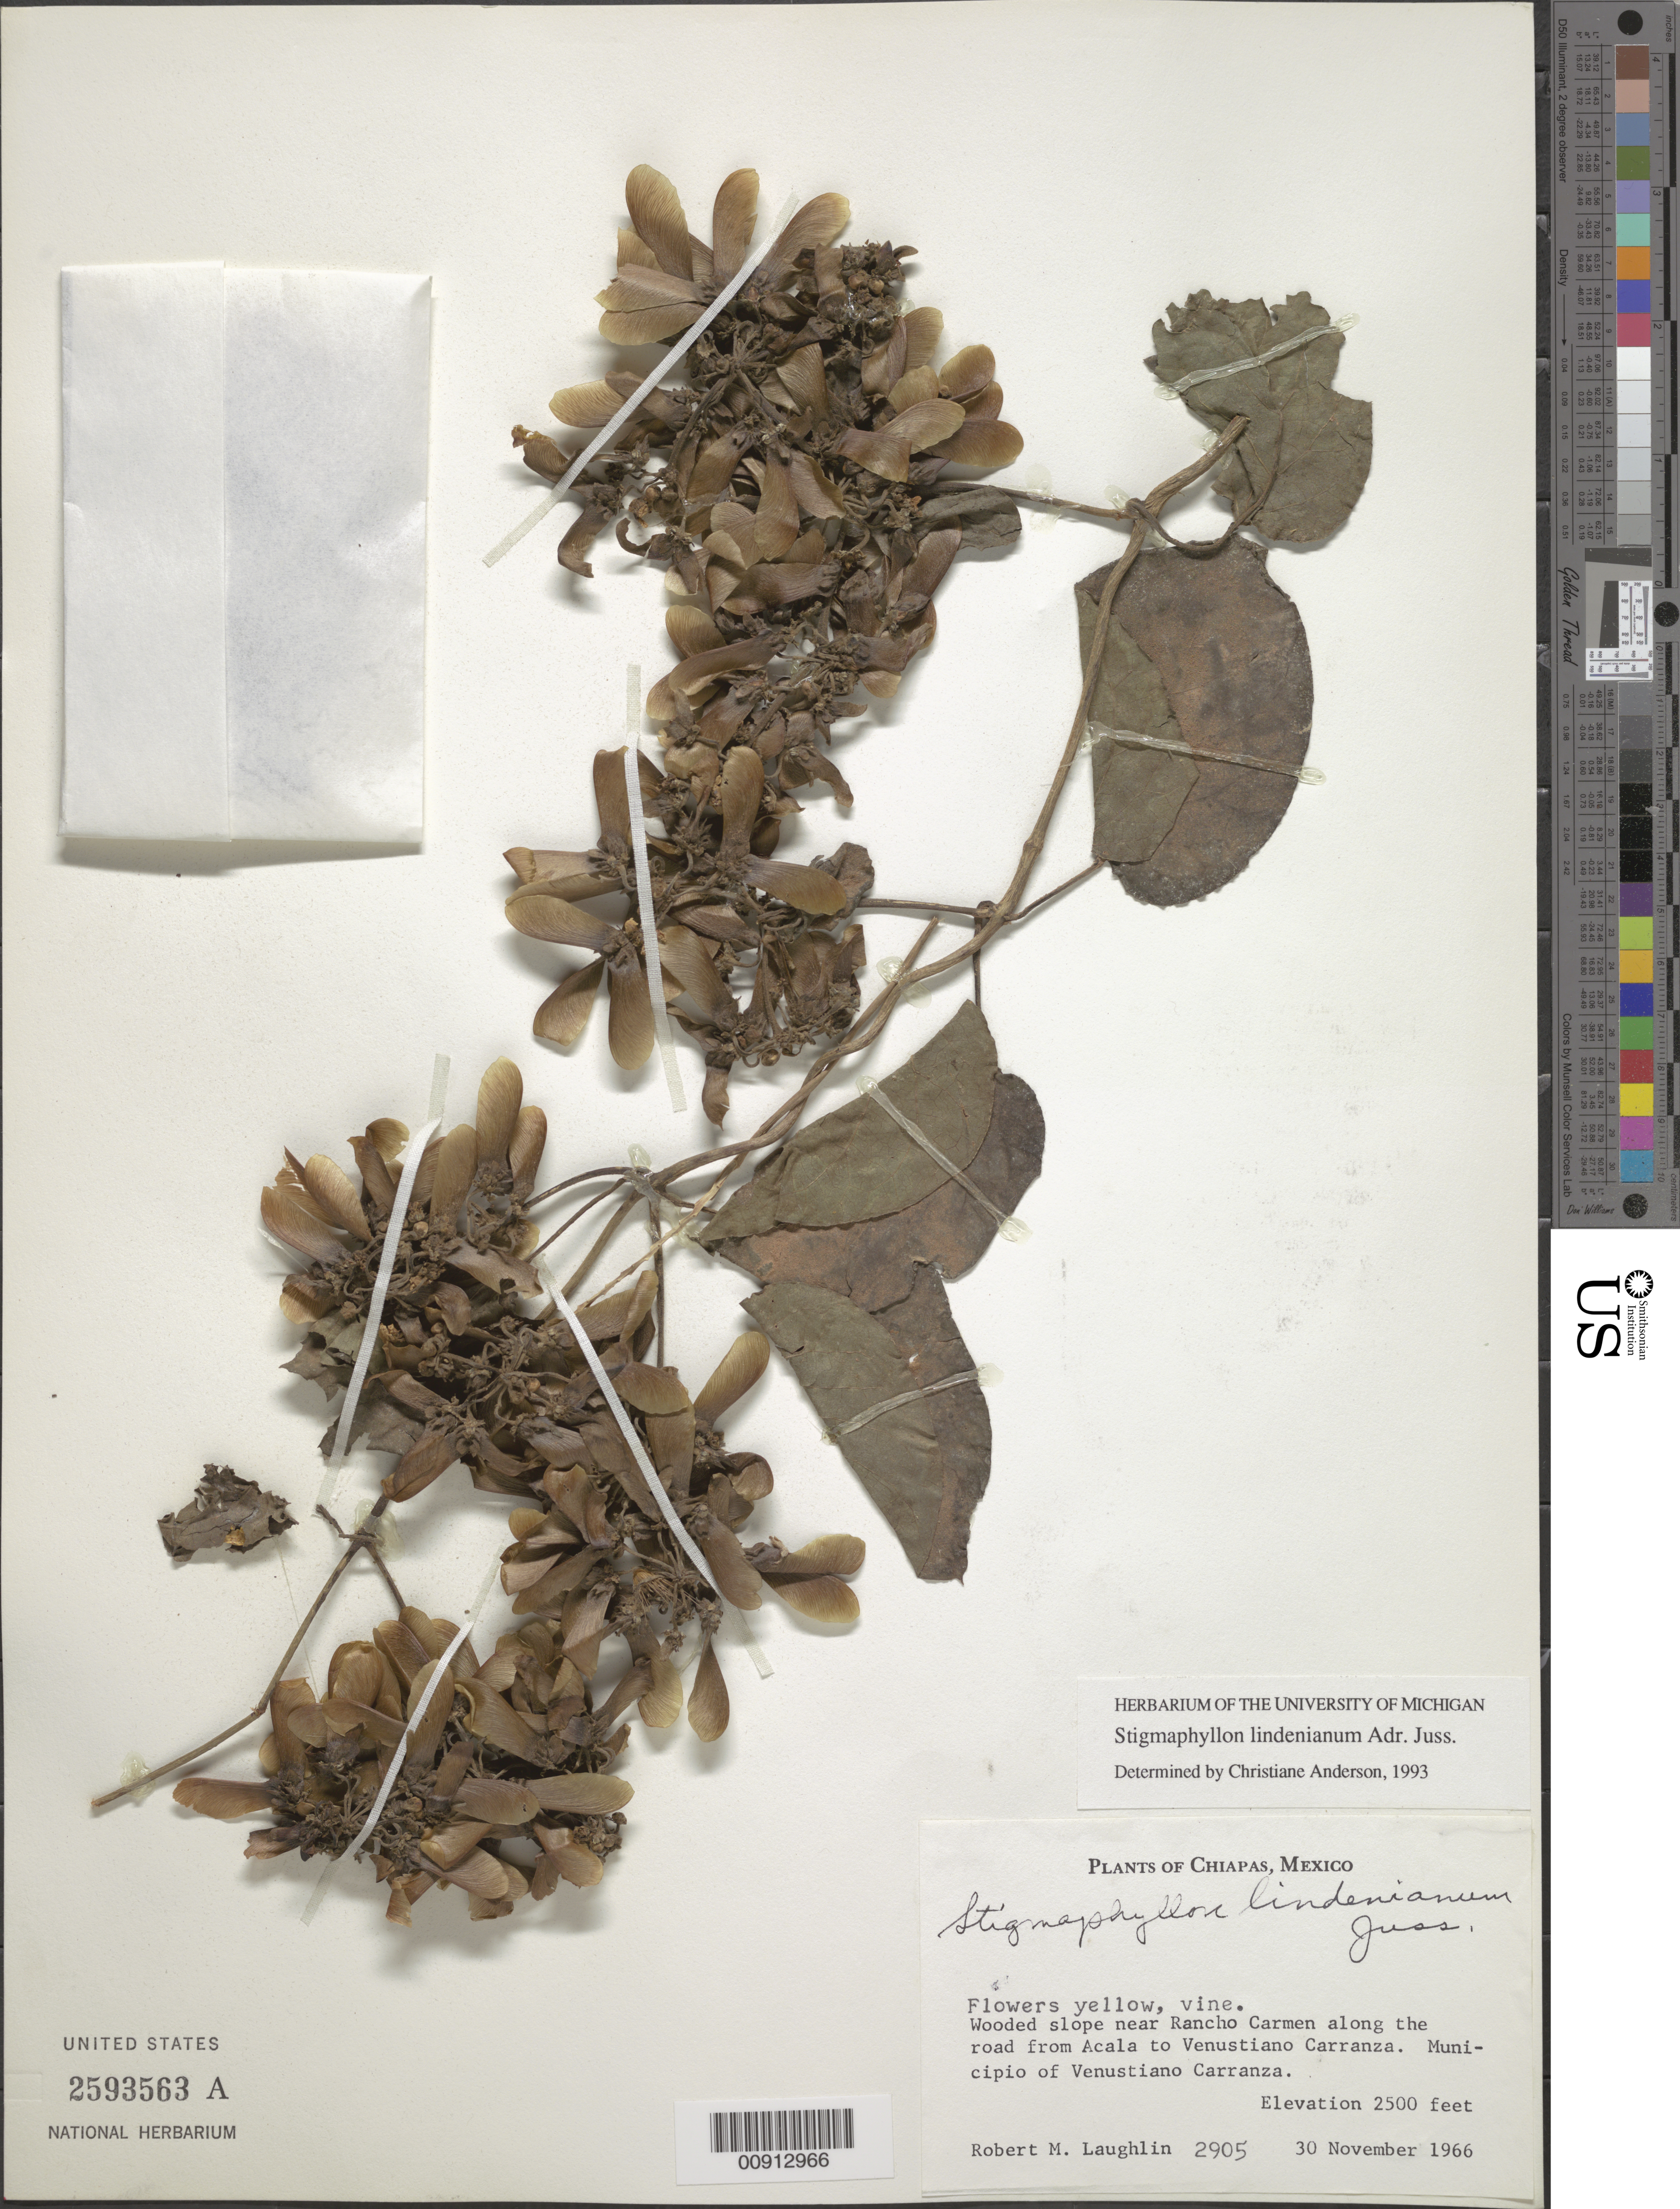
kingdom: Plantae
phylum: Tracheophyta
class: Magnoliopsida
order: Malpighiales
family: Malpighiaceae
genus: Stigmaphyllon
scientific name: Stigmaphyllon lindenianum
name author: A. Juss.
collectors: R. M. Laughlin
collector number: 2905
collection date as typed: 30 Nov 1966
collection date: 1966-11-30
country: Mexico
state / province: Chiapas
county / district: Venustiano Carranza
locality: Wooded slope near Rancho Carmen along road from Acala to Venustiano Carranza. Municipio of Venustiano Carranza, Chiapas.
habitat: Wooded slope.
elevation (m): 762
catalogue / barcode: US 2593563A